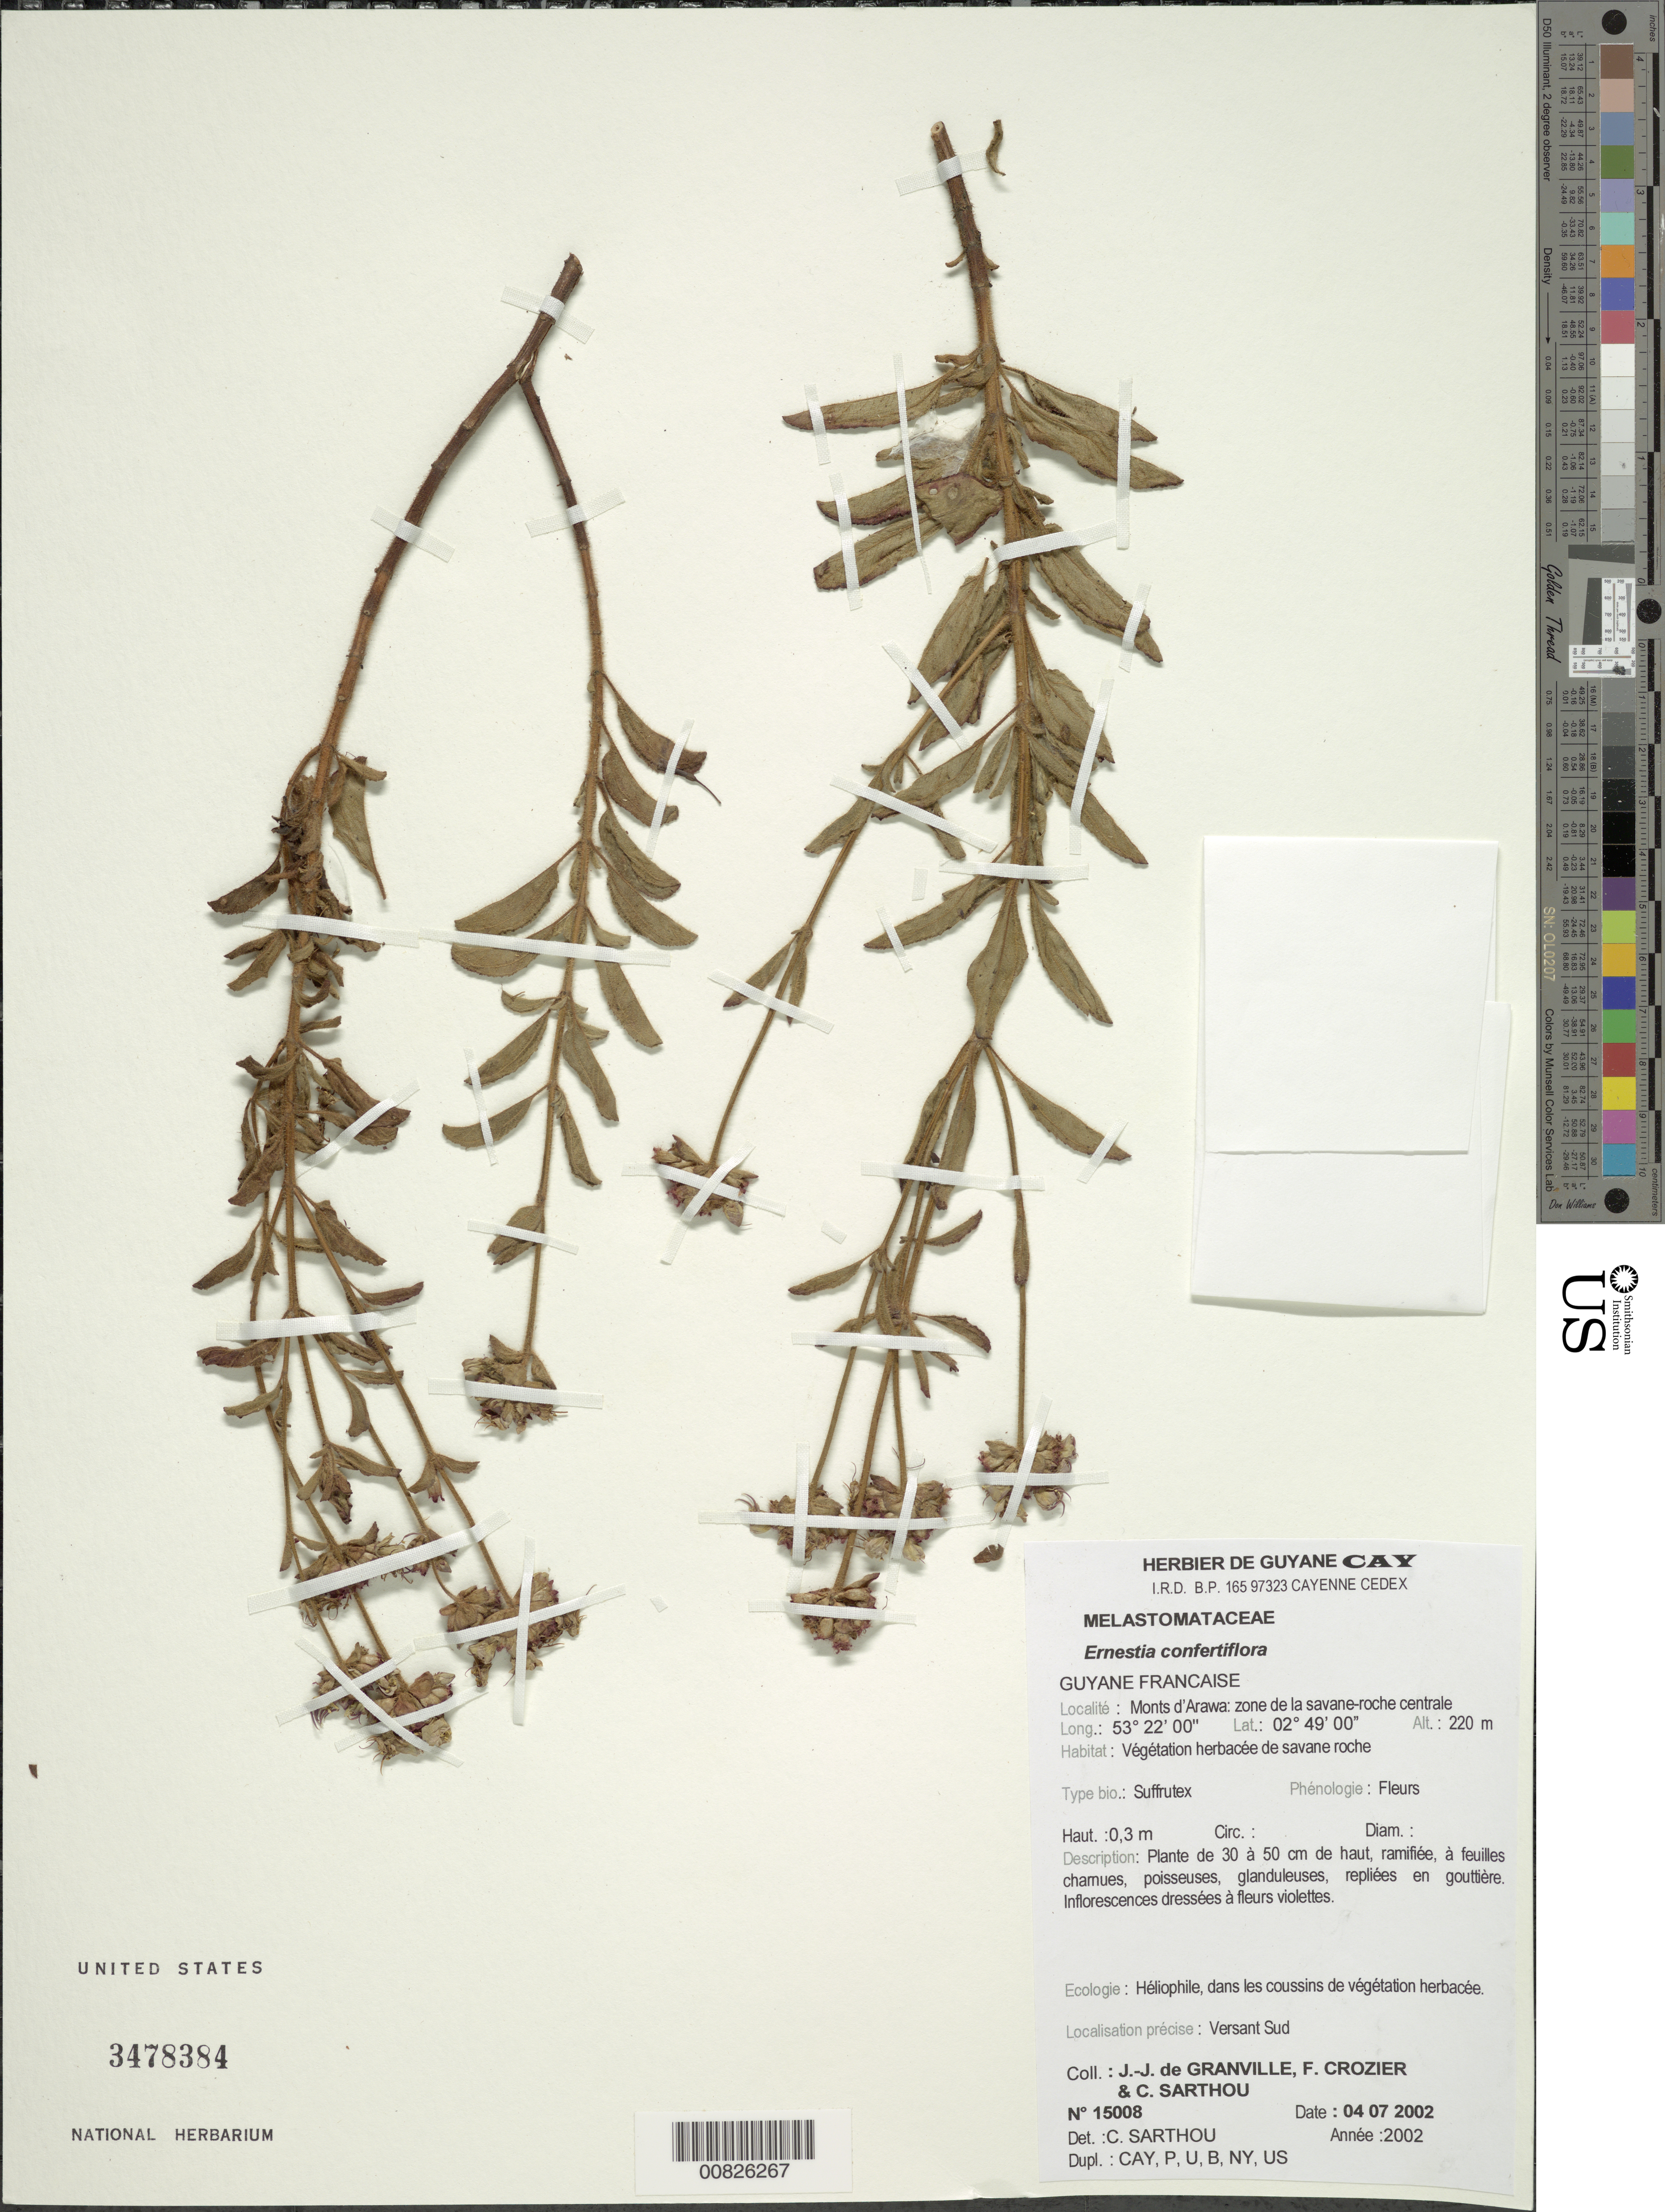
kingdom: Plantae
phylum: Tracheophyta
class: Magnoliopsida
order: Myrtales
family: Melastomataceae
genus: Ernestia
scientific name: Ernestia confertiflora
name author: Wurdack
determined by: Sarthou, C.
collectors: J.-J. de Granville, F. Crozier & C. Sarthou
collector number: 15008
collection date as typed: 4-Jul-02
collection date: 2002-07-04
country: French Guiana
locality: Monts d'Arawa, zone de la savane-roche centrale, versant sud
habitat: Vegetation herbacée de savane roche; heliophile, dans les coussins de vegetation herbacée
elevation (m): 220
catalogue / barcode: US 3478384